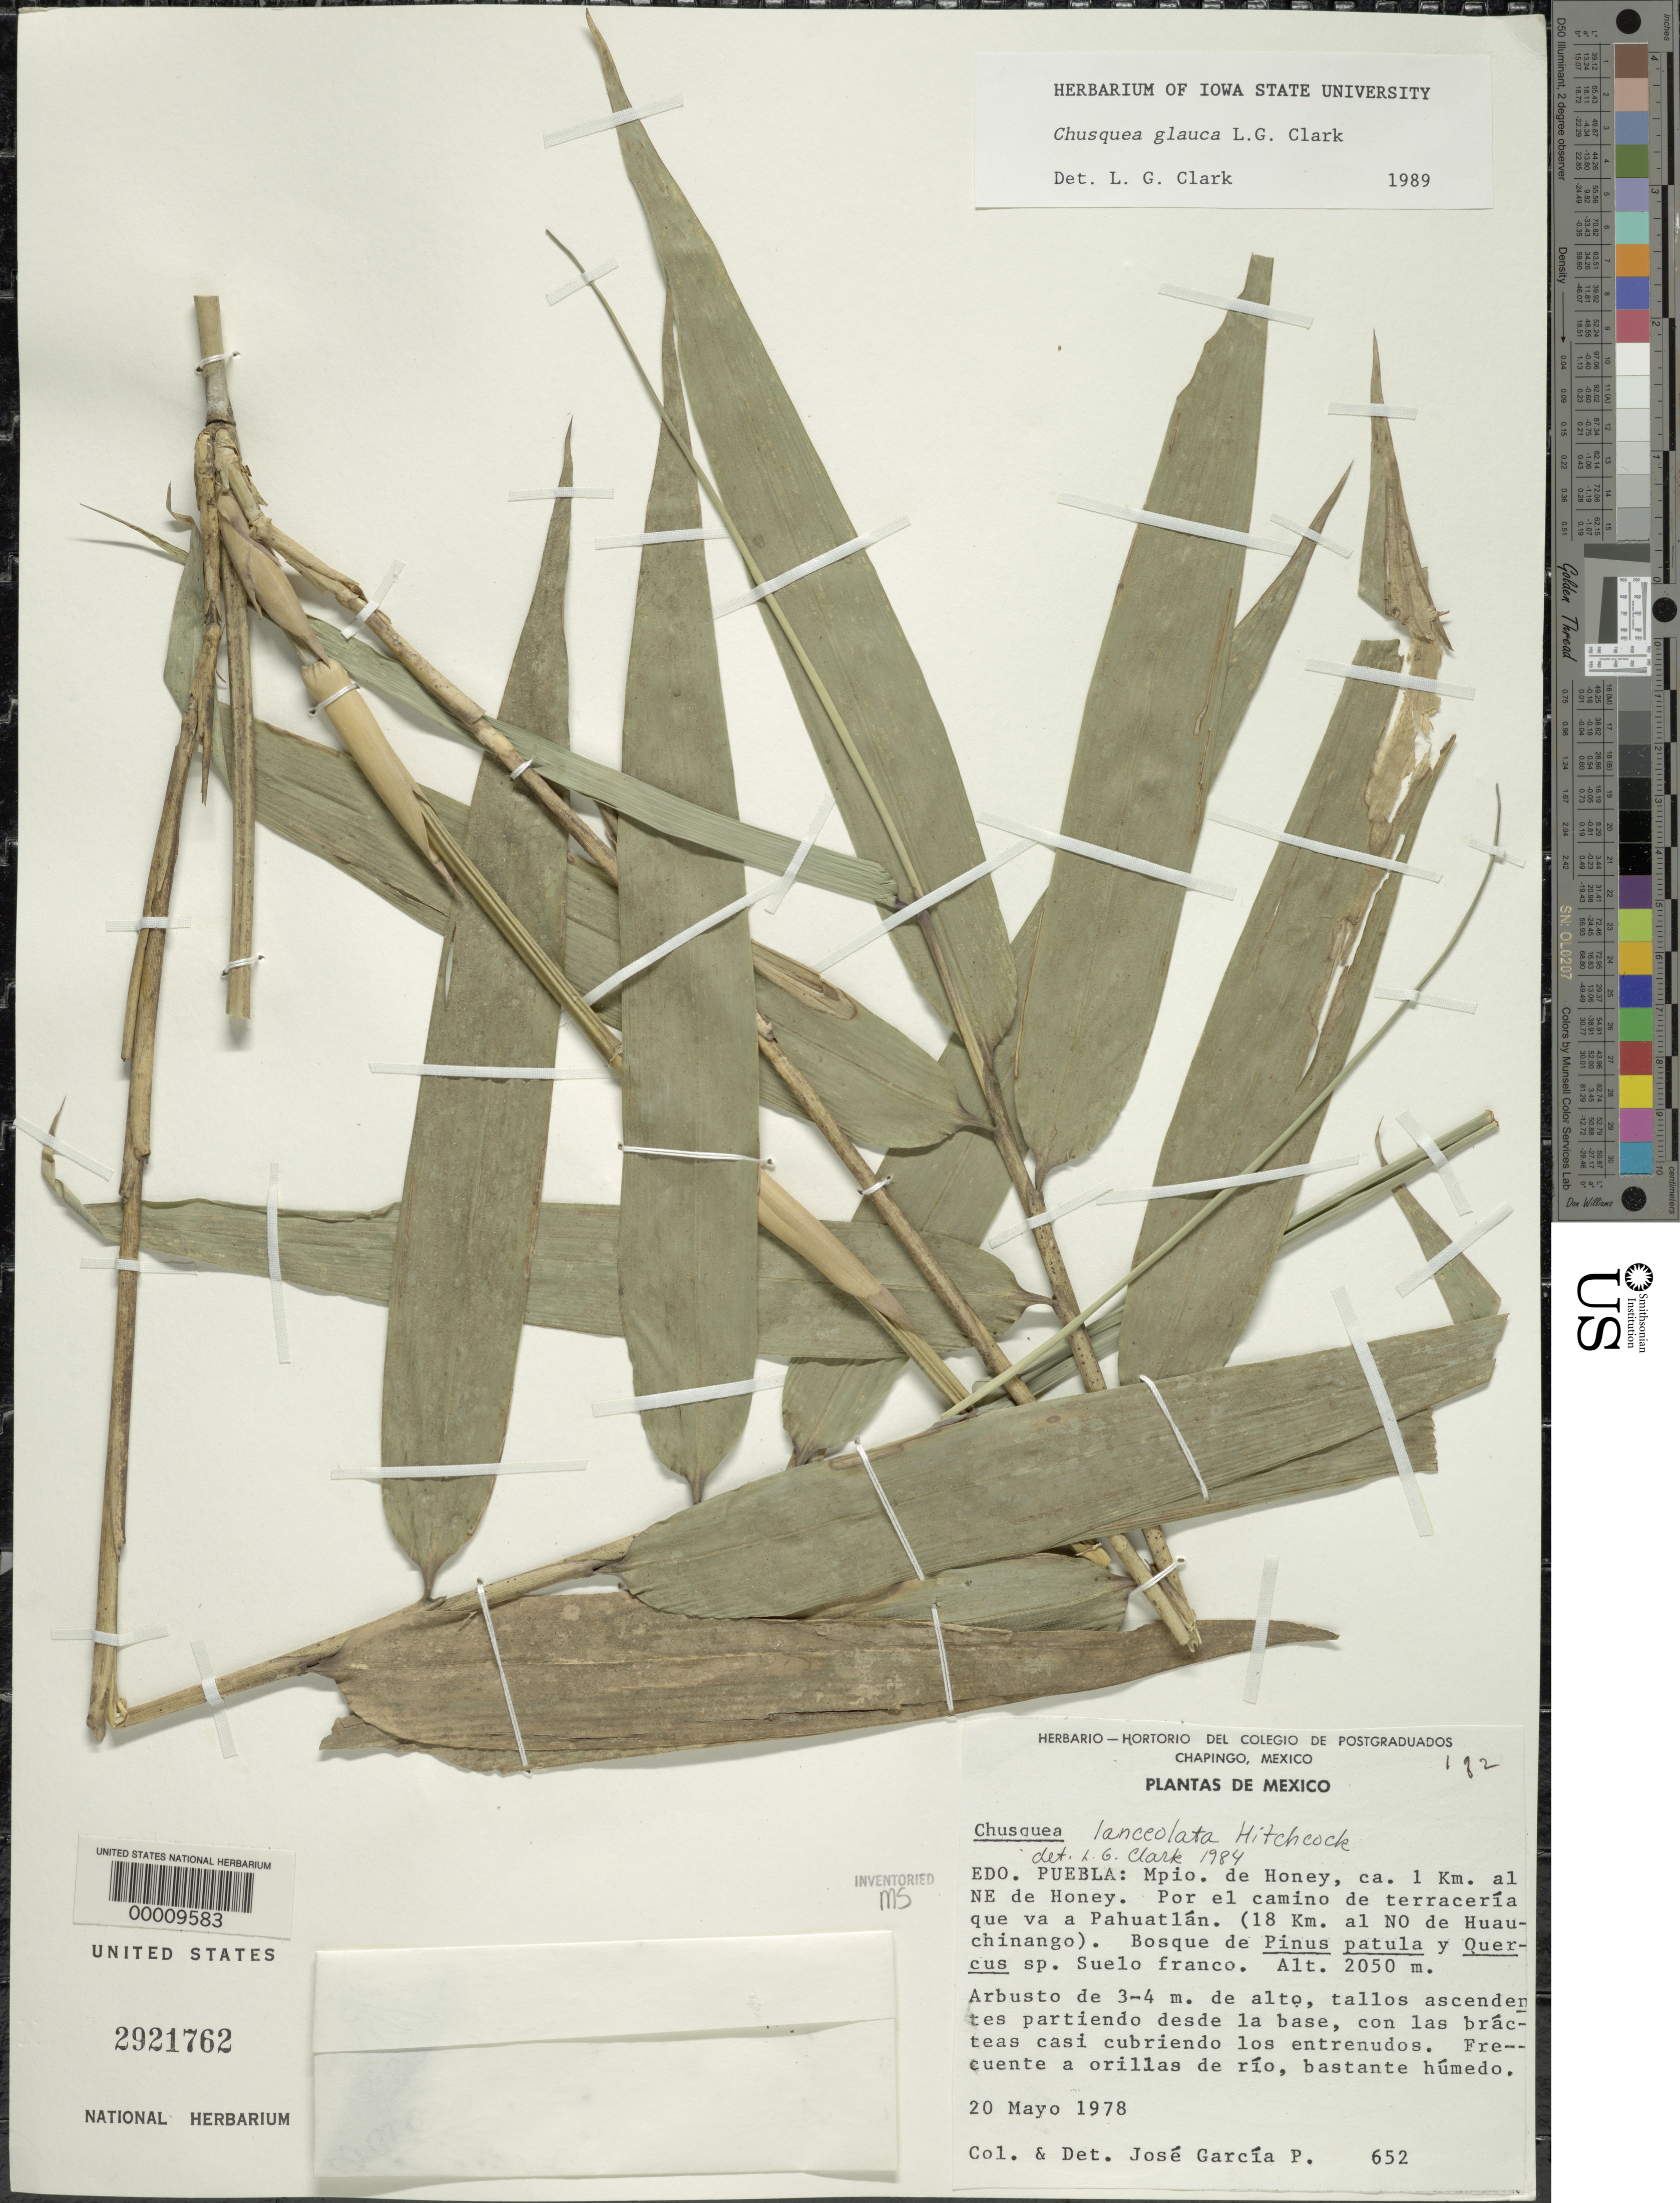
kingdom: Plantae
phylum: Tracheophyta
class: Liliopsida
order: Poales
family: Poaceae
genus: Chusquea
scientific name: Chusquea glauca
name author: L.G. Clark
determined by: Clark, Lynn G., (ISC), Iowa State University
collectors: J. Garcia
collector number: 652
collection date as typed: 20 May 1978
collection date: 1978-05-20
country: Mexico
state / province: Puebla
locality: Honey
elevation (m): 2050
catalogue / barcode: US 2921762